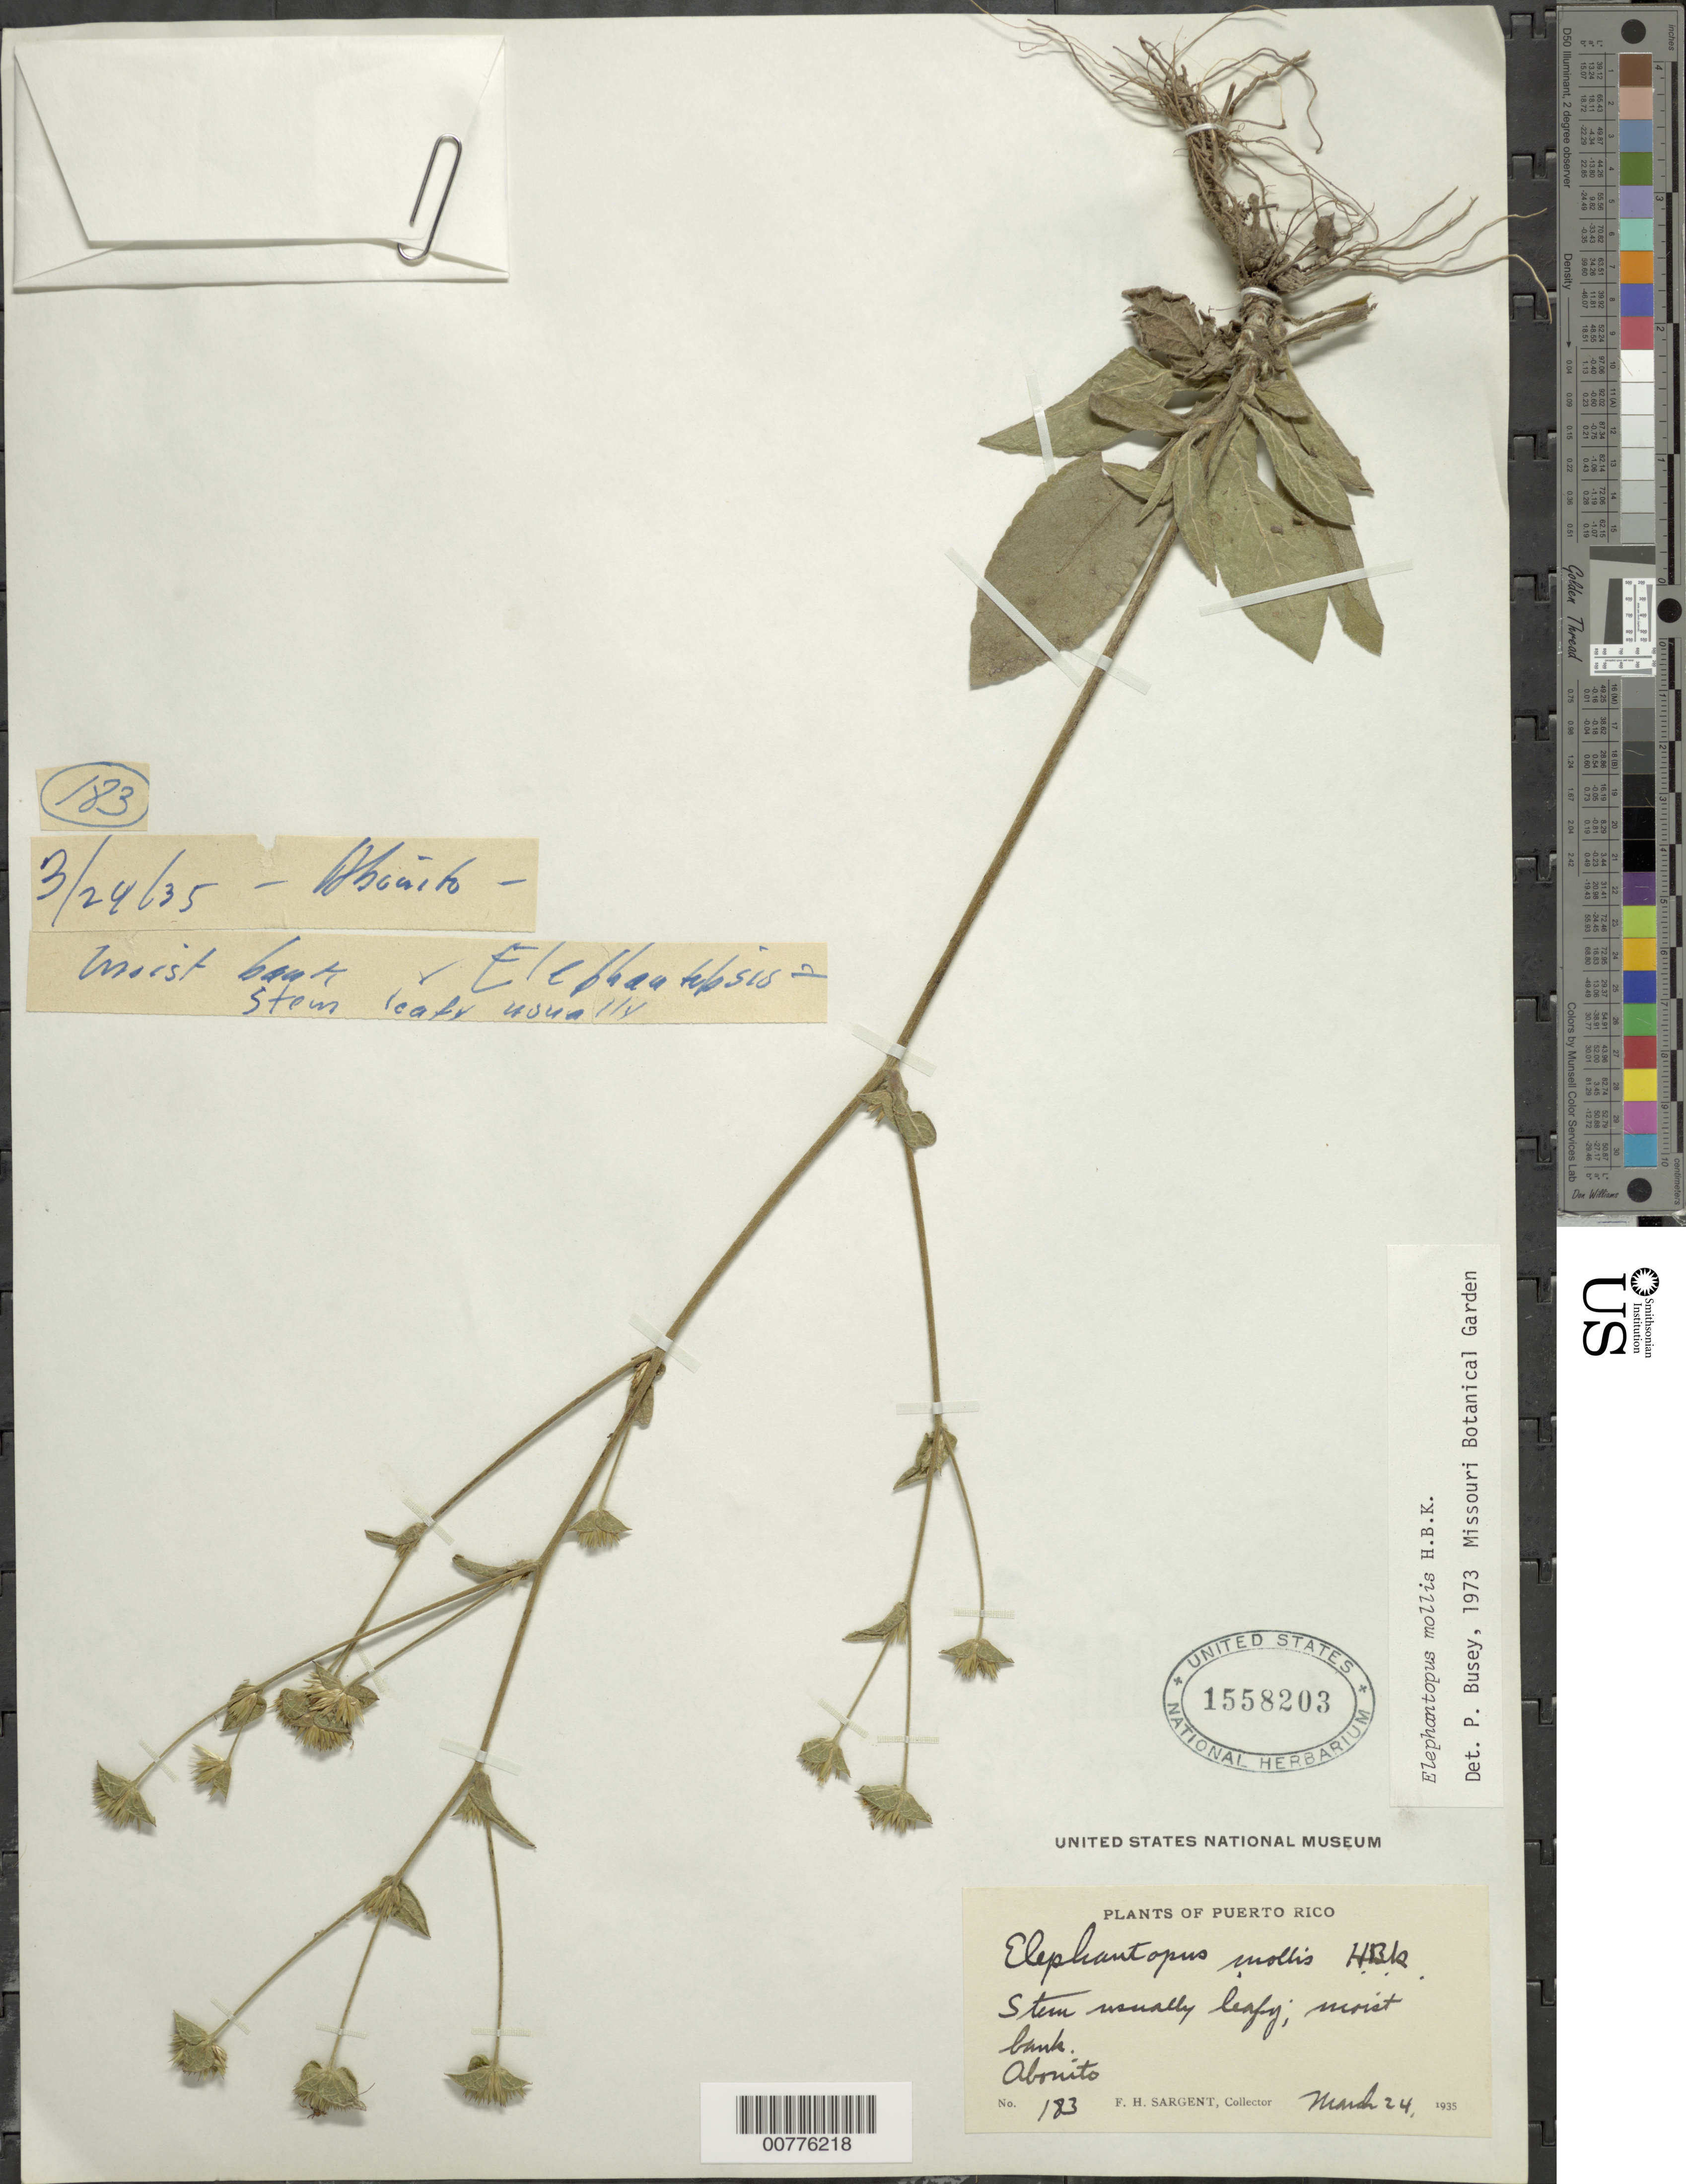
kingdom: Plantae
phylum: Tracheophyta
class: Magnoliopsida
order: Asterales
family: Asteraceae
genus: Elephantopus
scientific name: Elephantopus mollis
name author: Kunth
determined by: Busey, P.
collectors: F. H. Sargent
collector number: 183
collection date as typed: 24 Mar 1935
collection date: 1935-03-24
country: Puerto Rico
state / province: Abonito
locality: Aibonito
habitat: Moist bank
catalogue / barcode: US 1558203